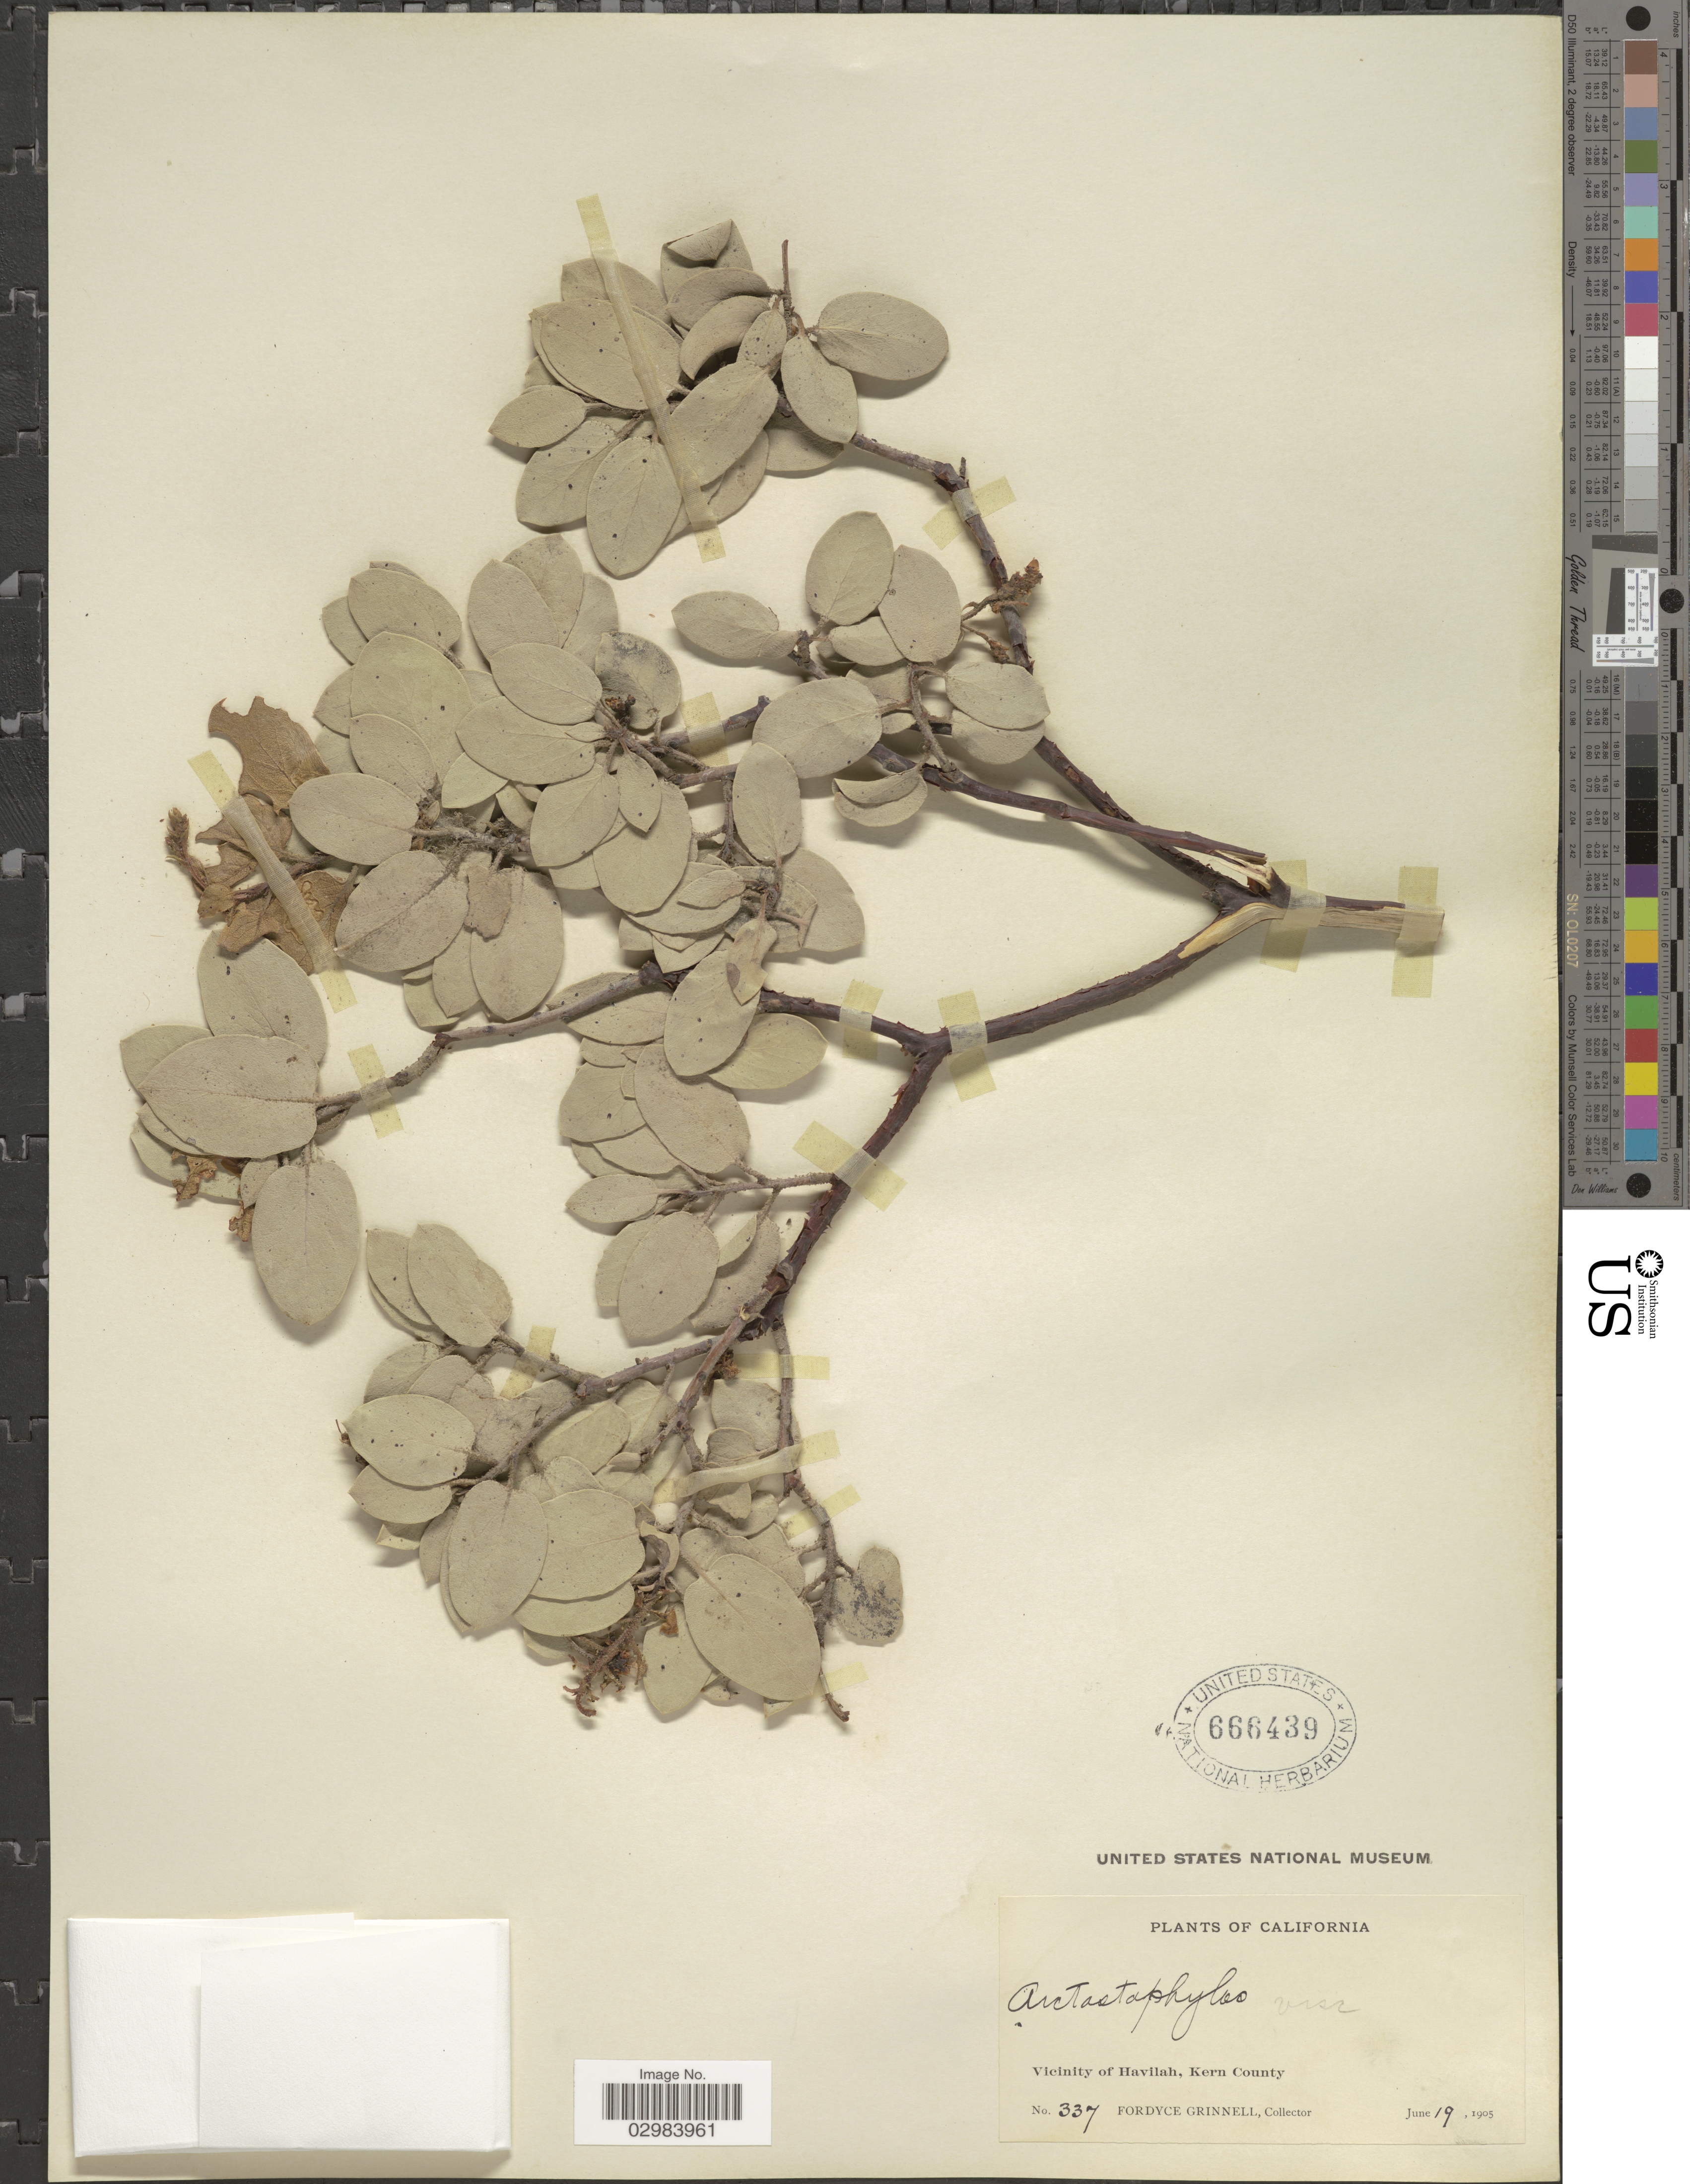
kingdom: Plantae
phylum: Tracheophyta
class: Magnoliopsida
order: Ericales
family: Ericaceae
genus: Arctostaphylos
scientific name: Arctostaphylos glauca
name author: Lindl.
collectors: F. Grinnell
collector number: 337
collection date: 1905-06-19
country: United States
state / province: California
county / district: Kern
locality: Vicinity of Havilah, Kern County.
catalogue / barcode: US 666439